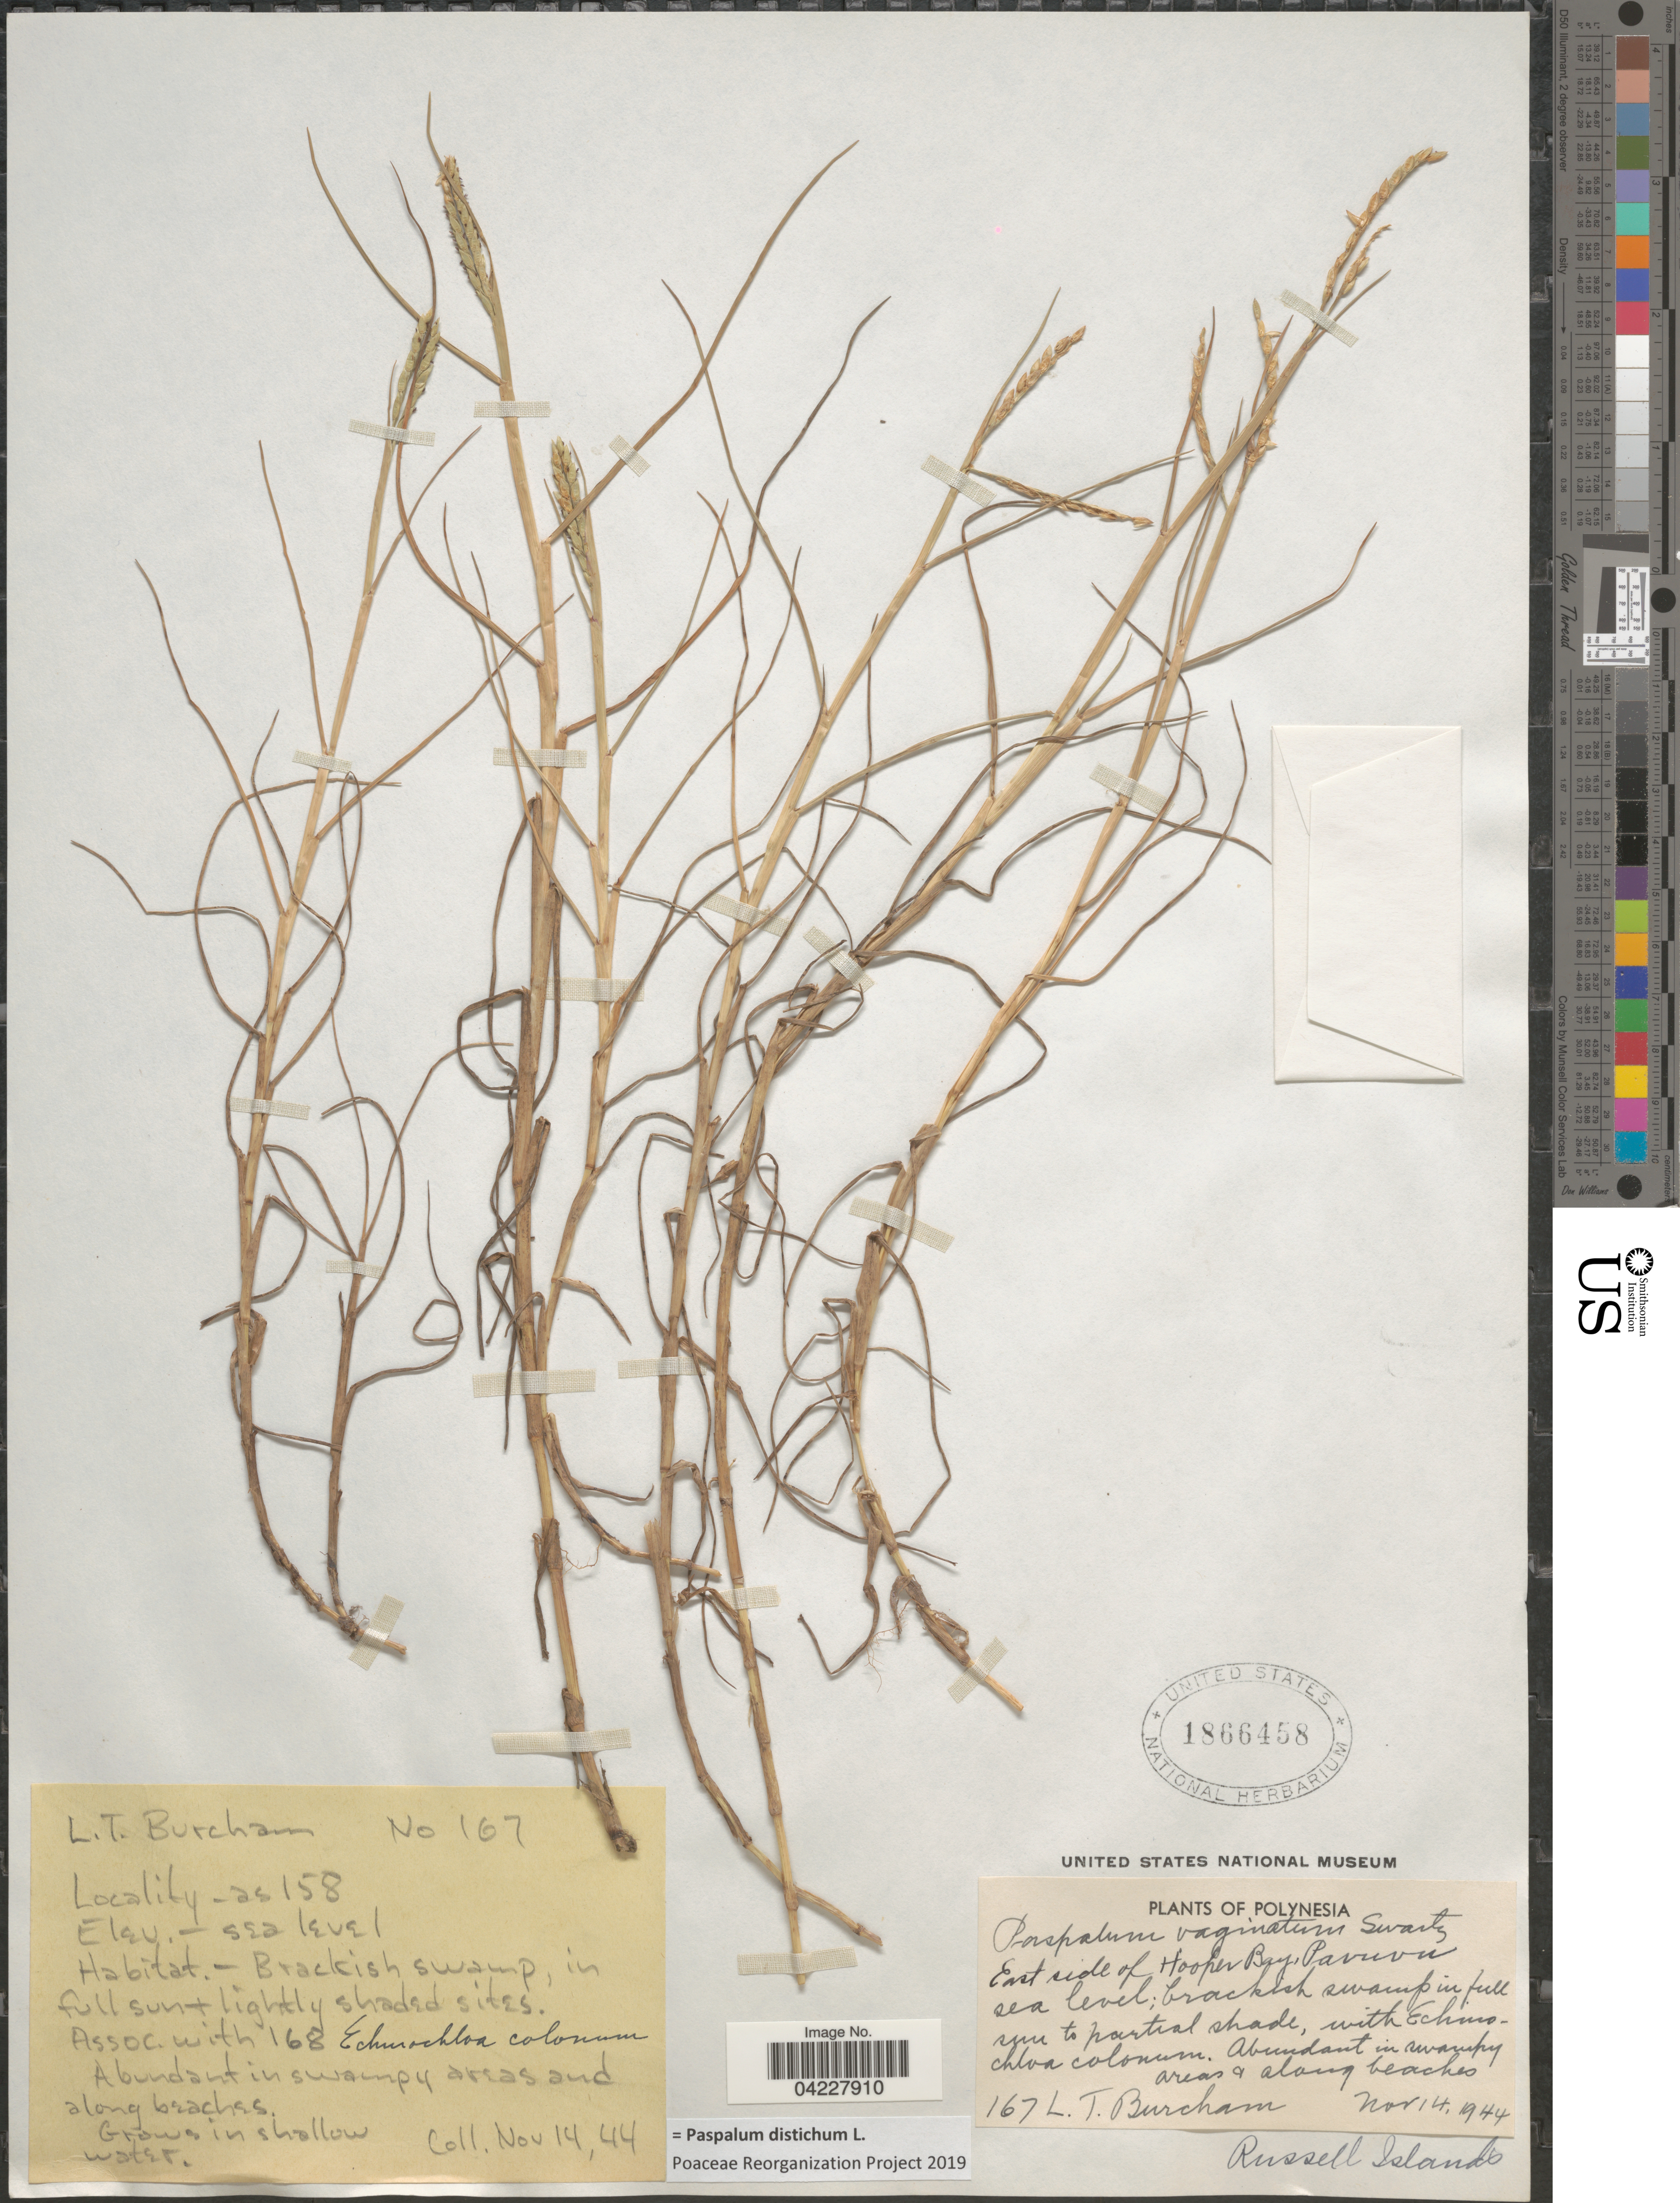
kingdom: Plantae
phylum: Tracheophyta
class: Liliopsida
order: Poales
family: Poaceae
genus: Paspalum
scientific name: Paspalum distichum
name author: L.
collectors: L. Burcham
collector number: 167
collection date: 1944-11-14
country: French Polynesia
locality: Polynesia. East side of Hooper Bay, Pavuvu.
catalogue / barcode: US 1866458